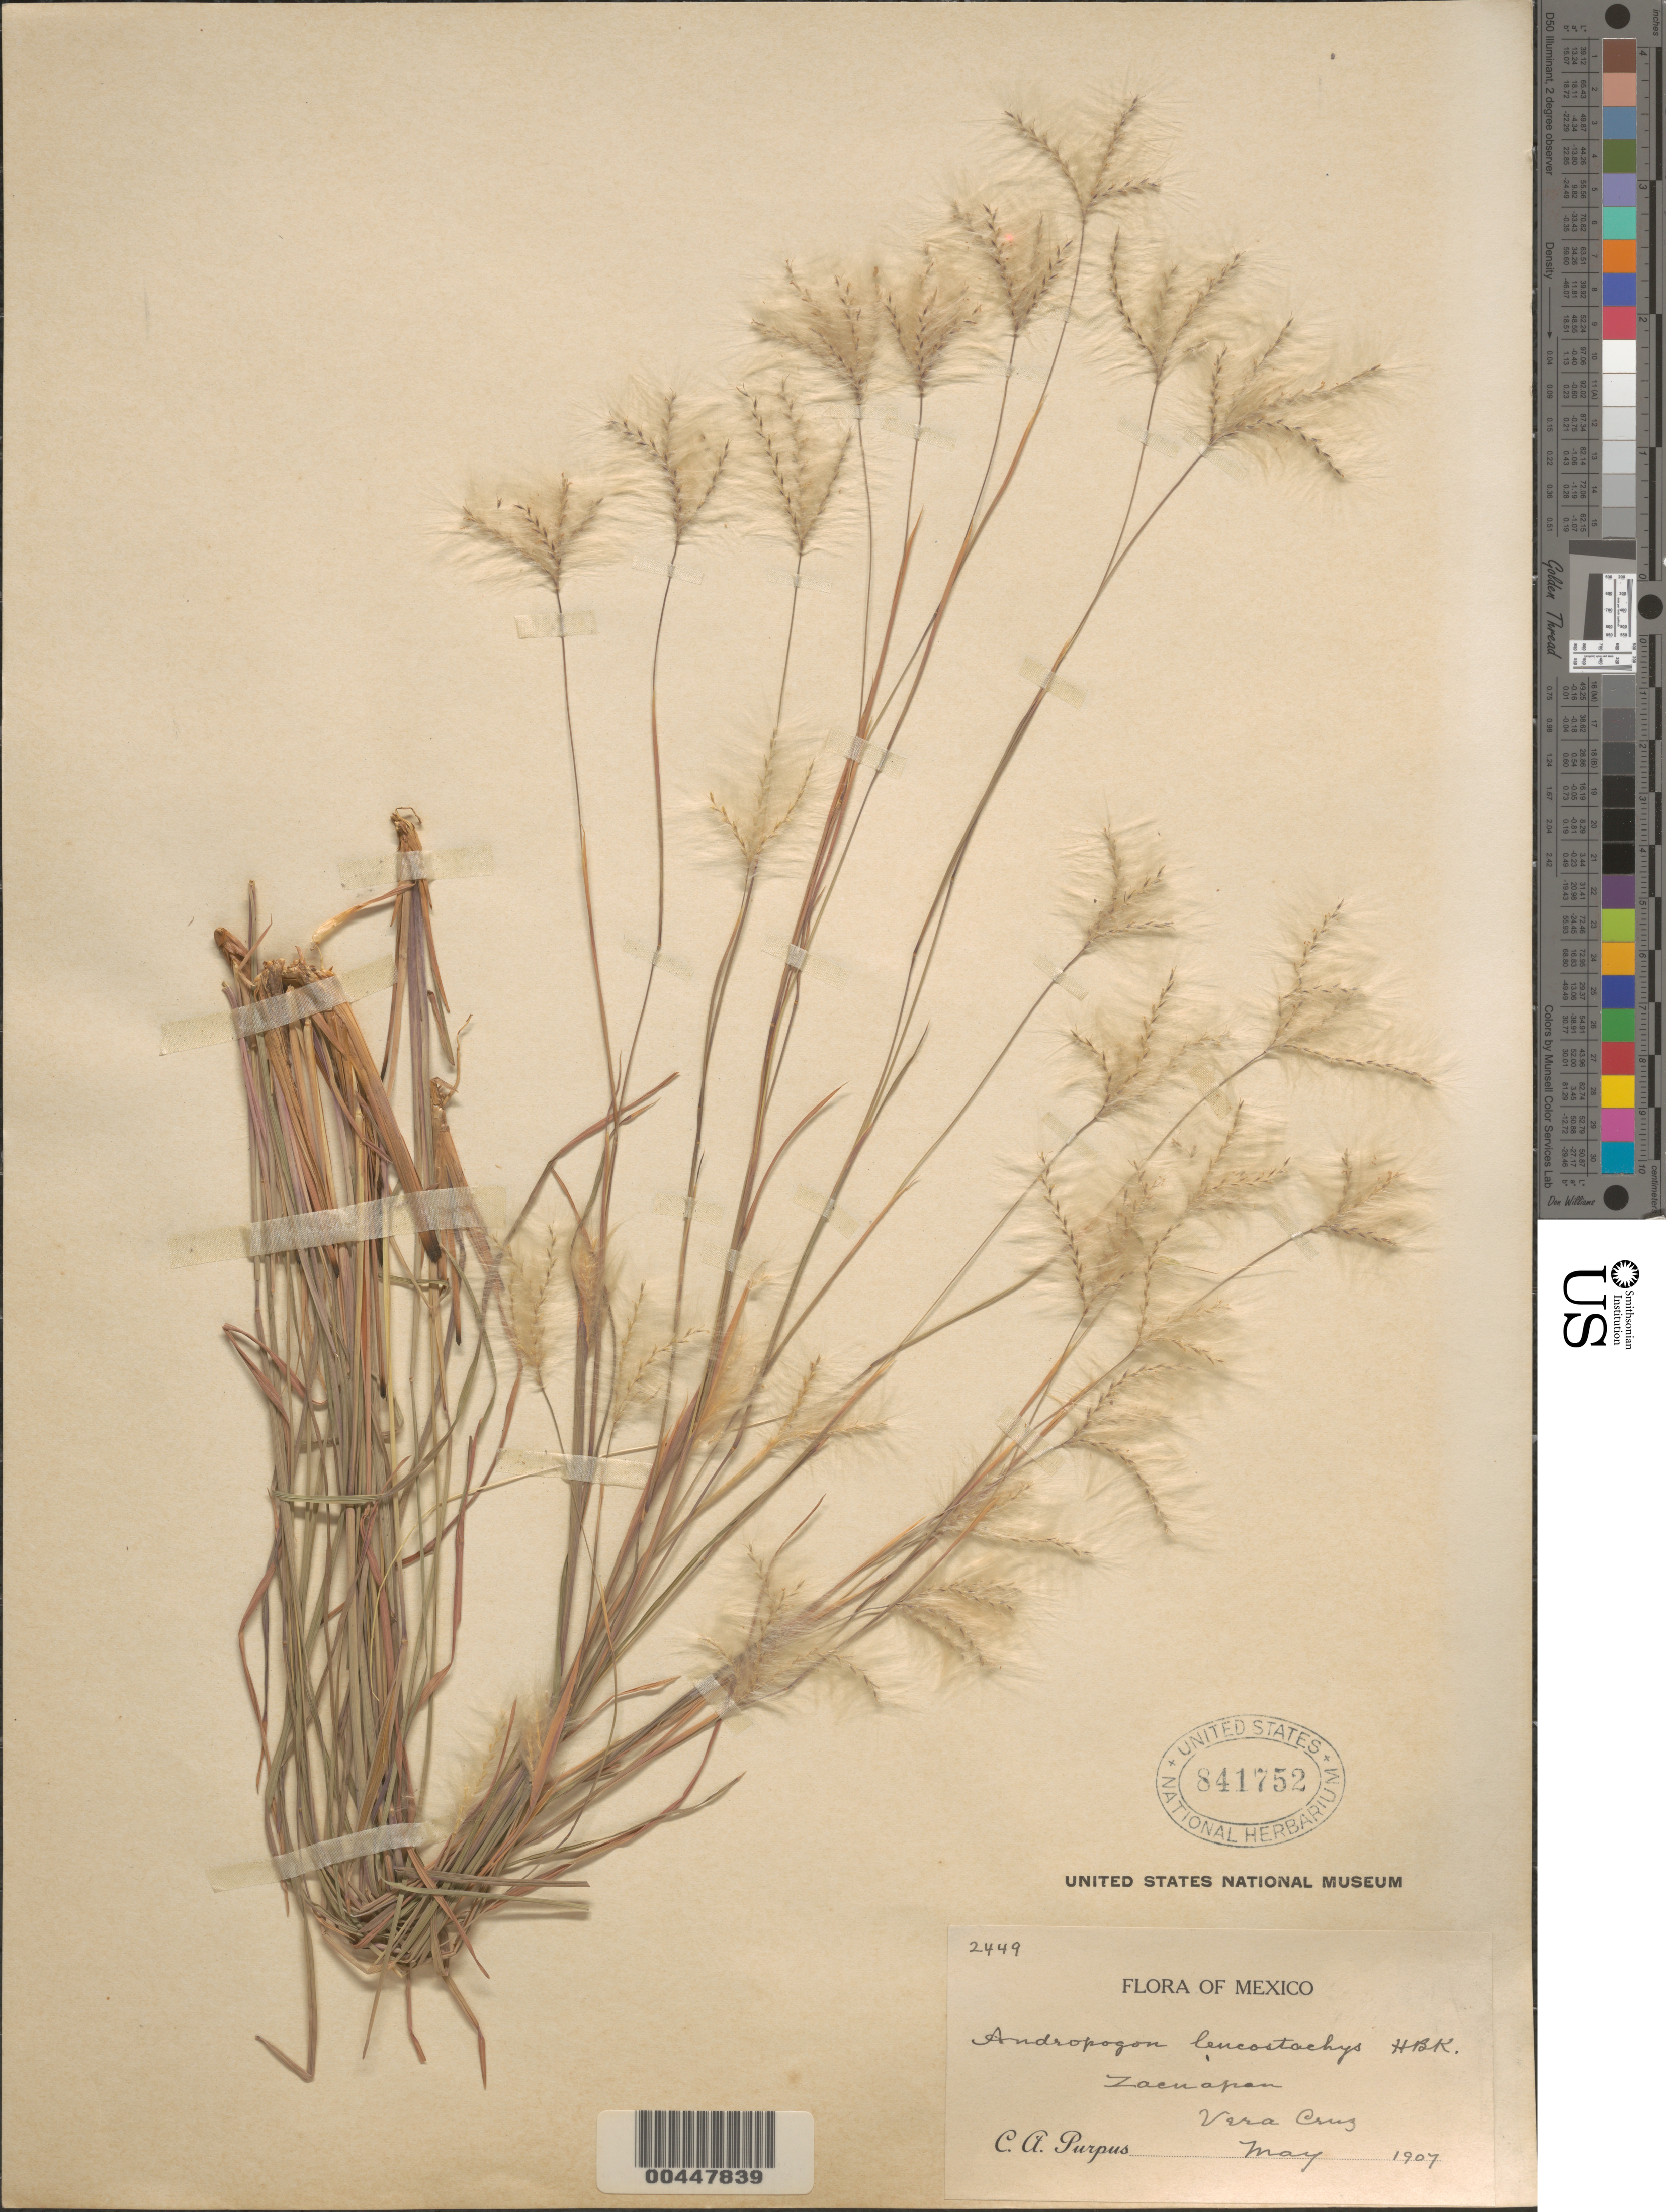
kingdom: Plantae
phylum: Tracheophyta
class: Liliopsida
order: Poales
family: Poaceae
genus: Andropogon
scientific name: Andropogon leucostachyus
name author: Kunth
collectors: C. A. Purpus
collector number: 2449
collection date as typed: May 1907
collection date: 1907-05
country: Mexico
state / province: Veracruz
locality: Zacuapan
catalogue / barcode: US 841752